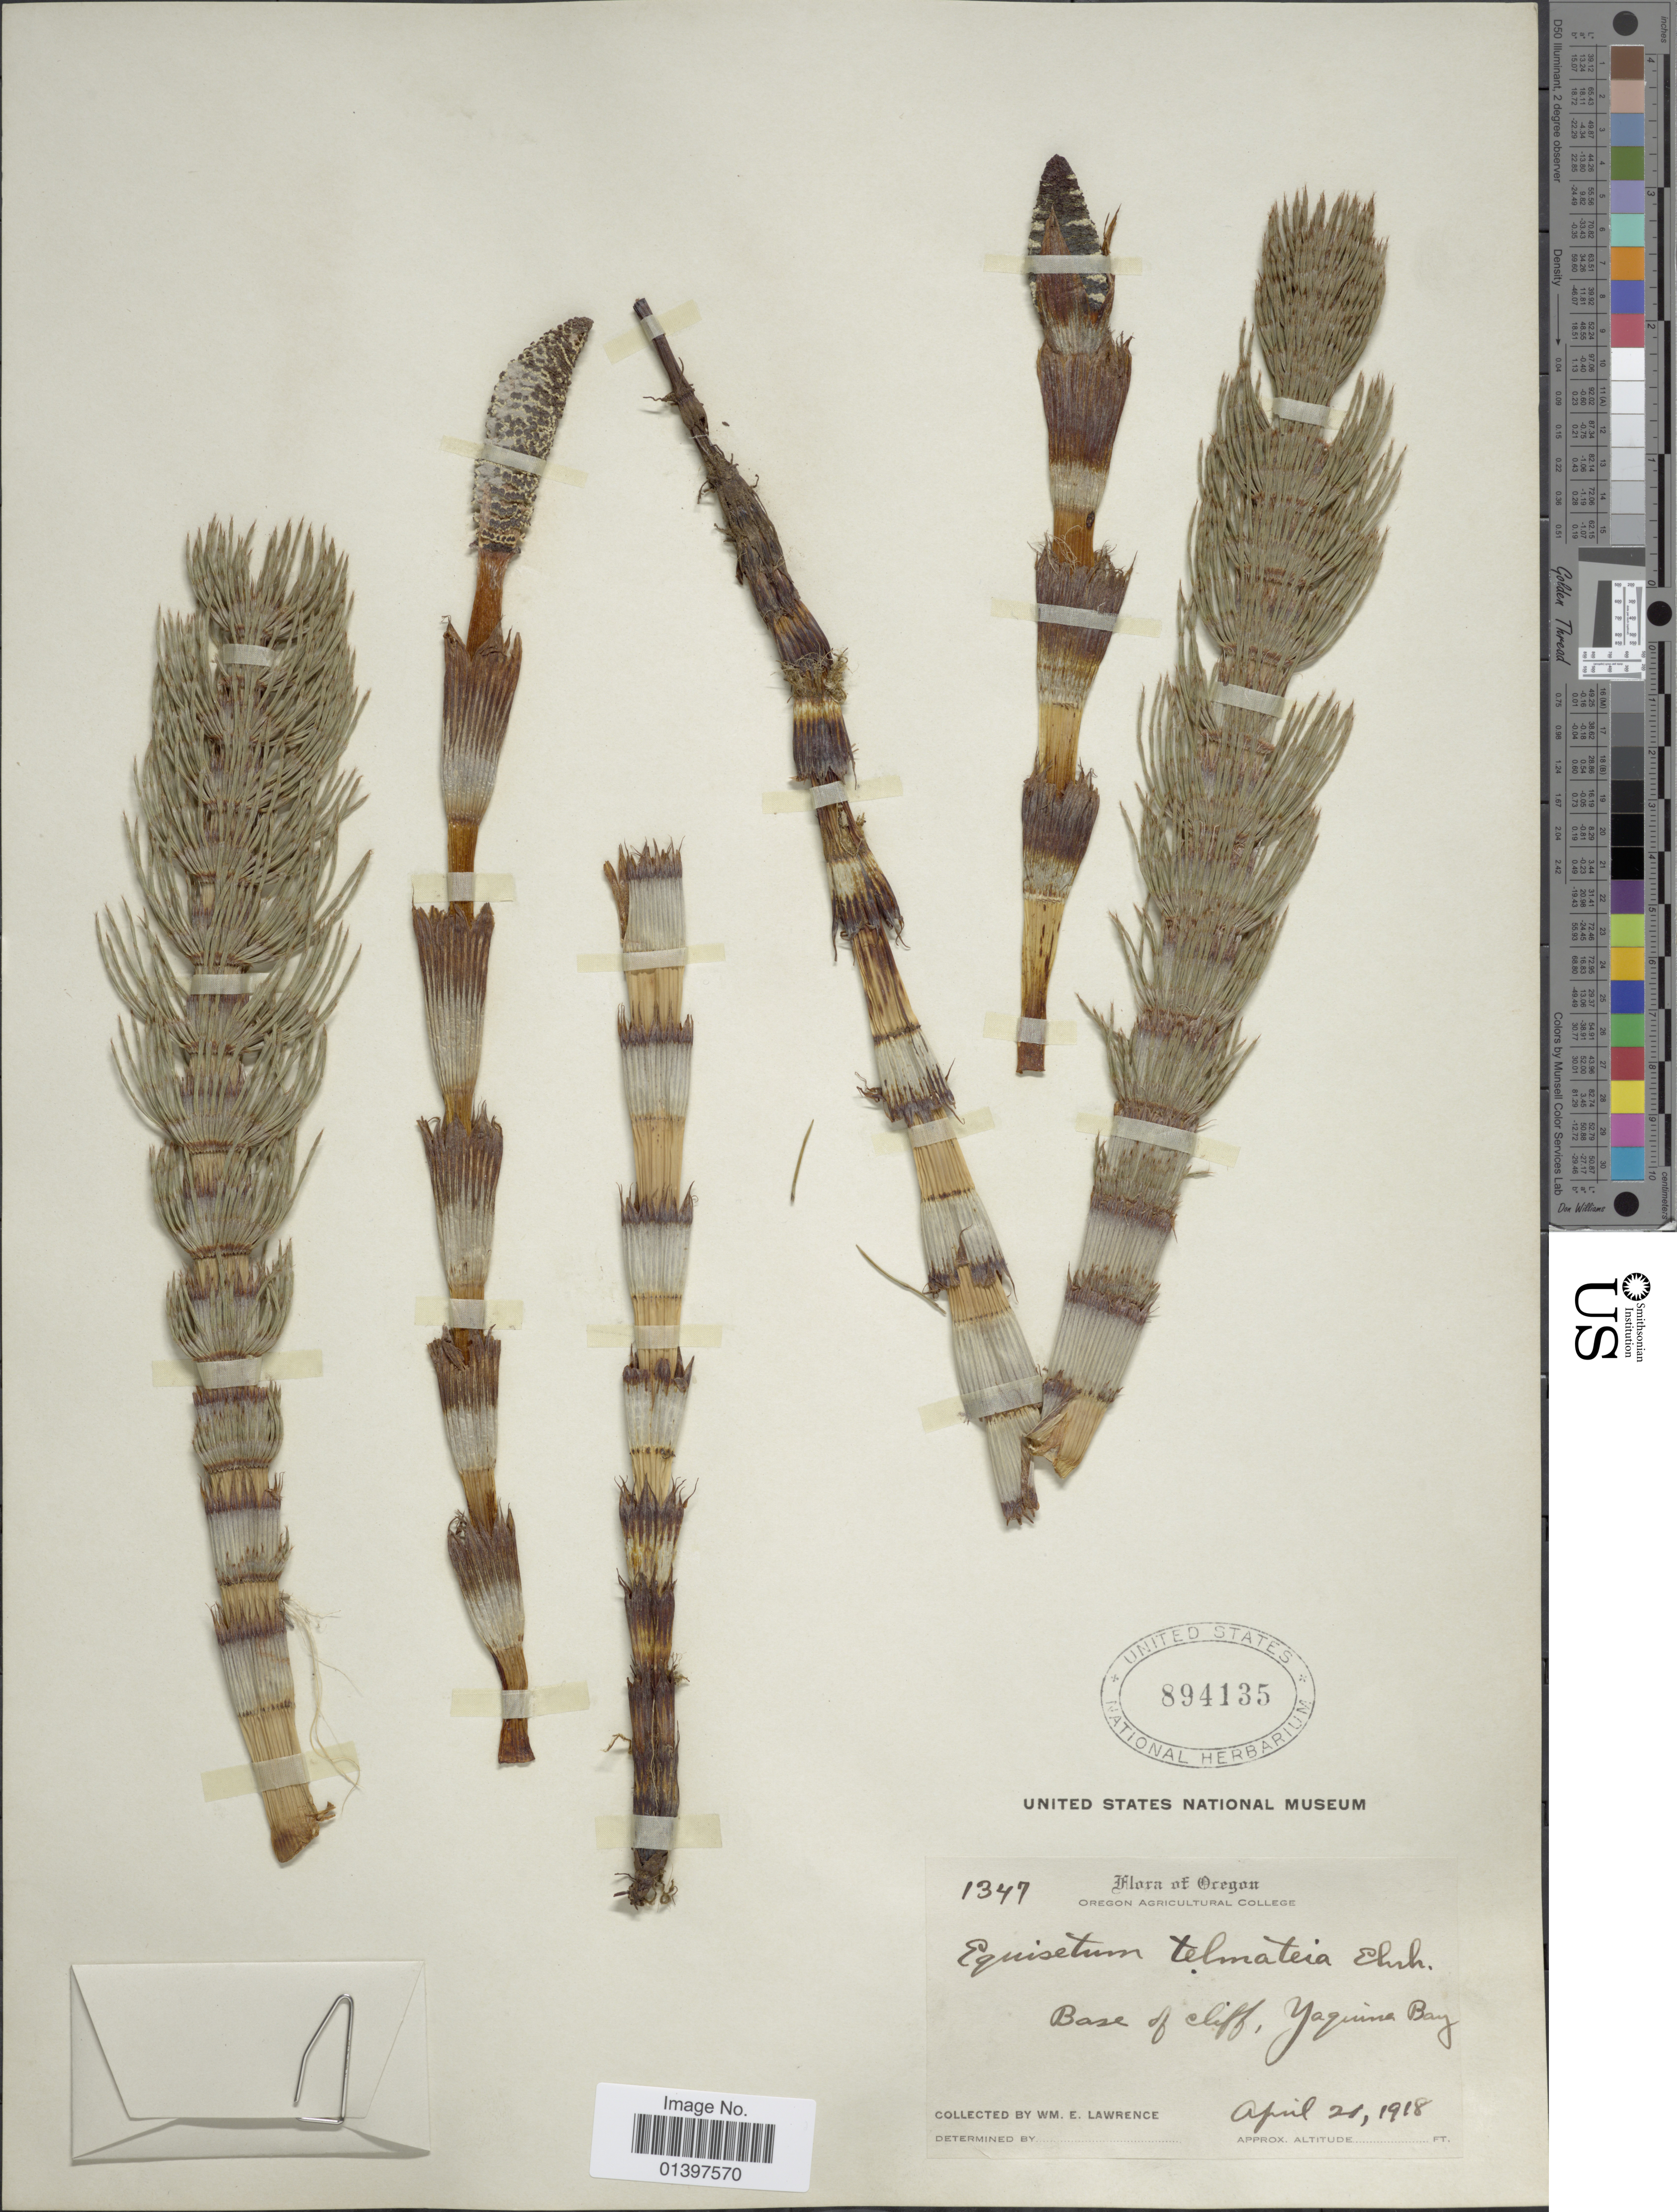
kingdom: Plantae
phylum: Tracheophyta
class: Polypodiopsida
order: Equisetales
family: Equisetaceae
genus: Equisetum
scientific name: Equisetum telmateia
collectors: W. Lawrence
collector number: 1347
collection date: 1918-04-20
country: United States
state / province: Oregon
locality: Base of Cliff, Yaquina Bay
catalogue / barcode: US 894135